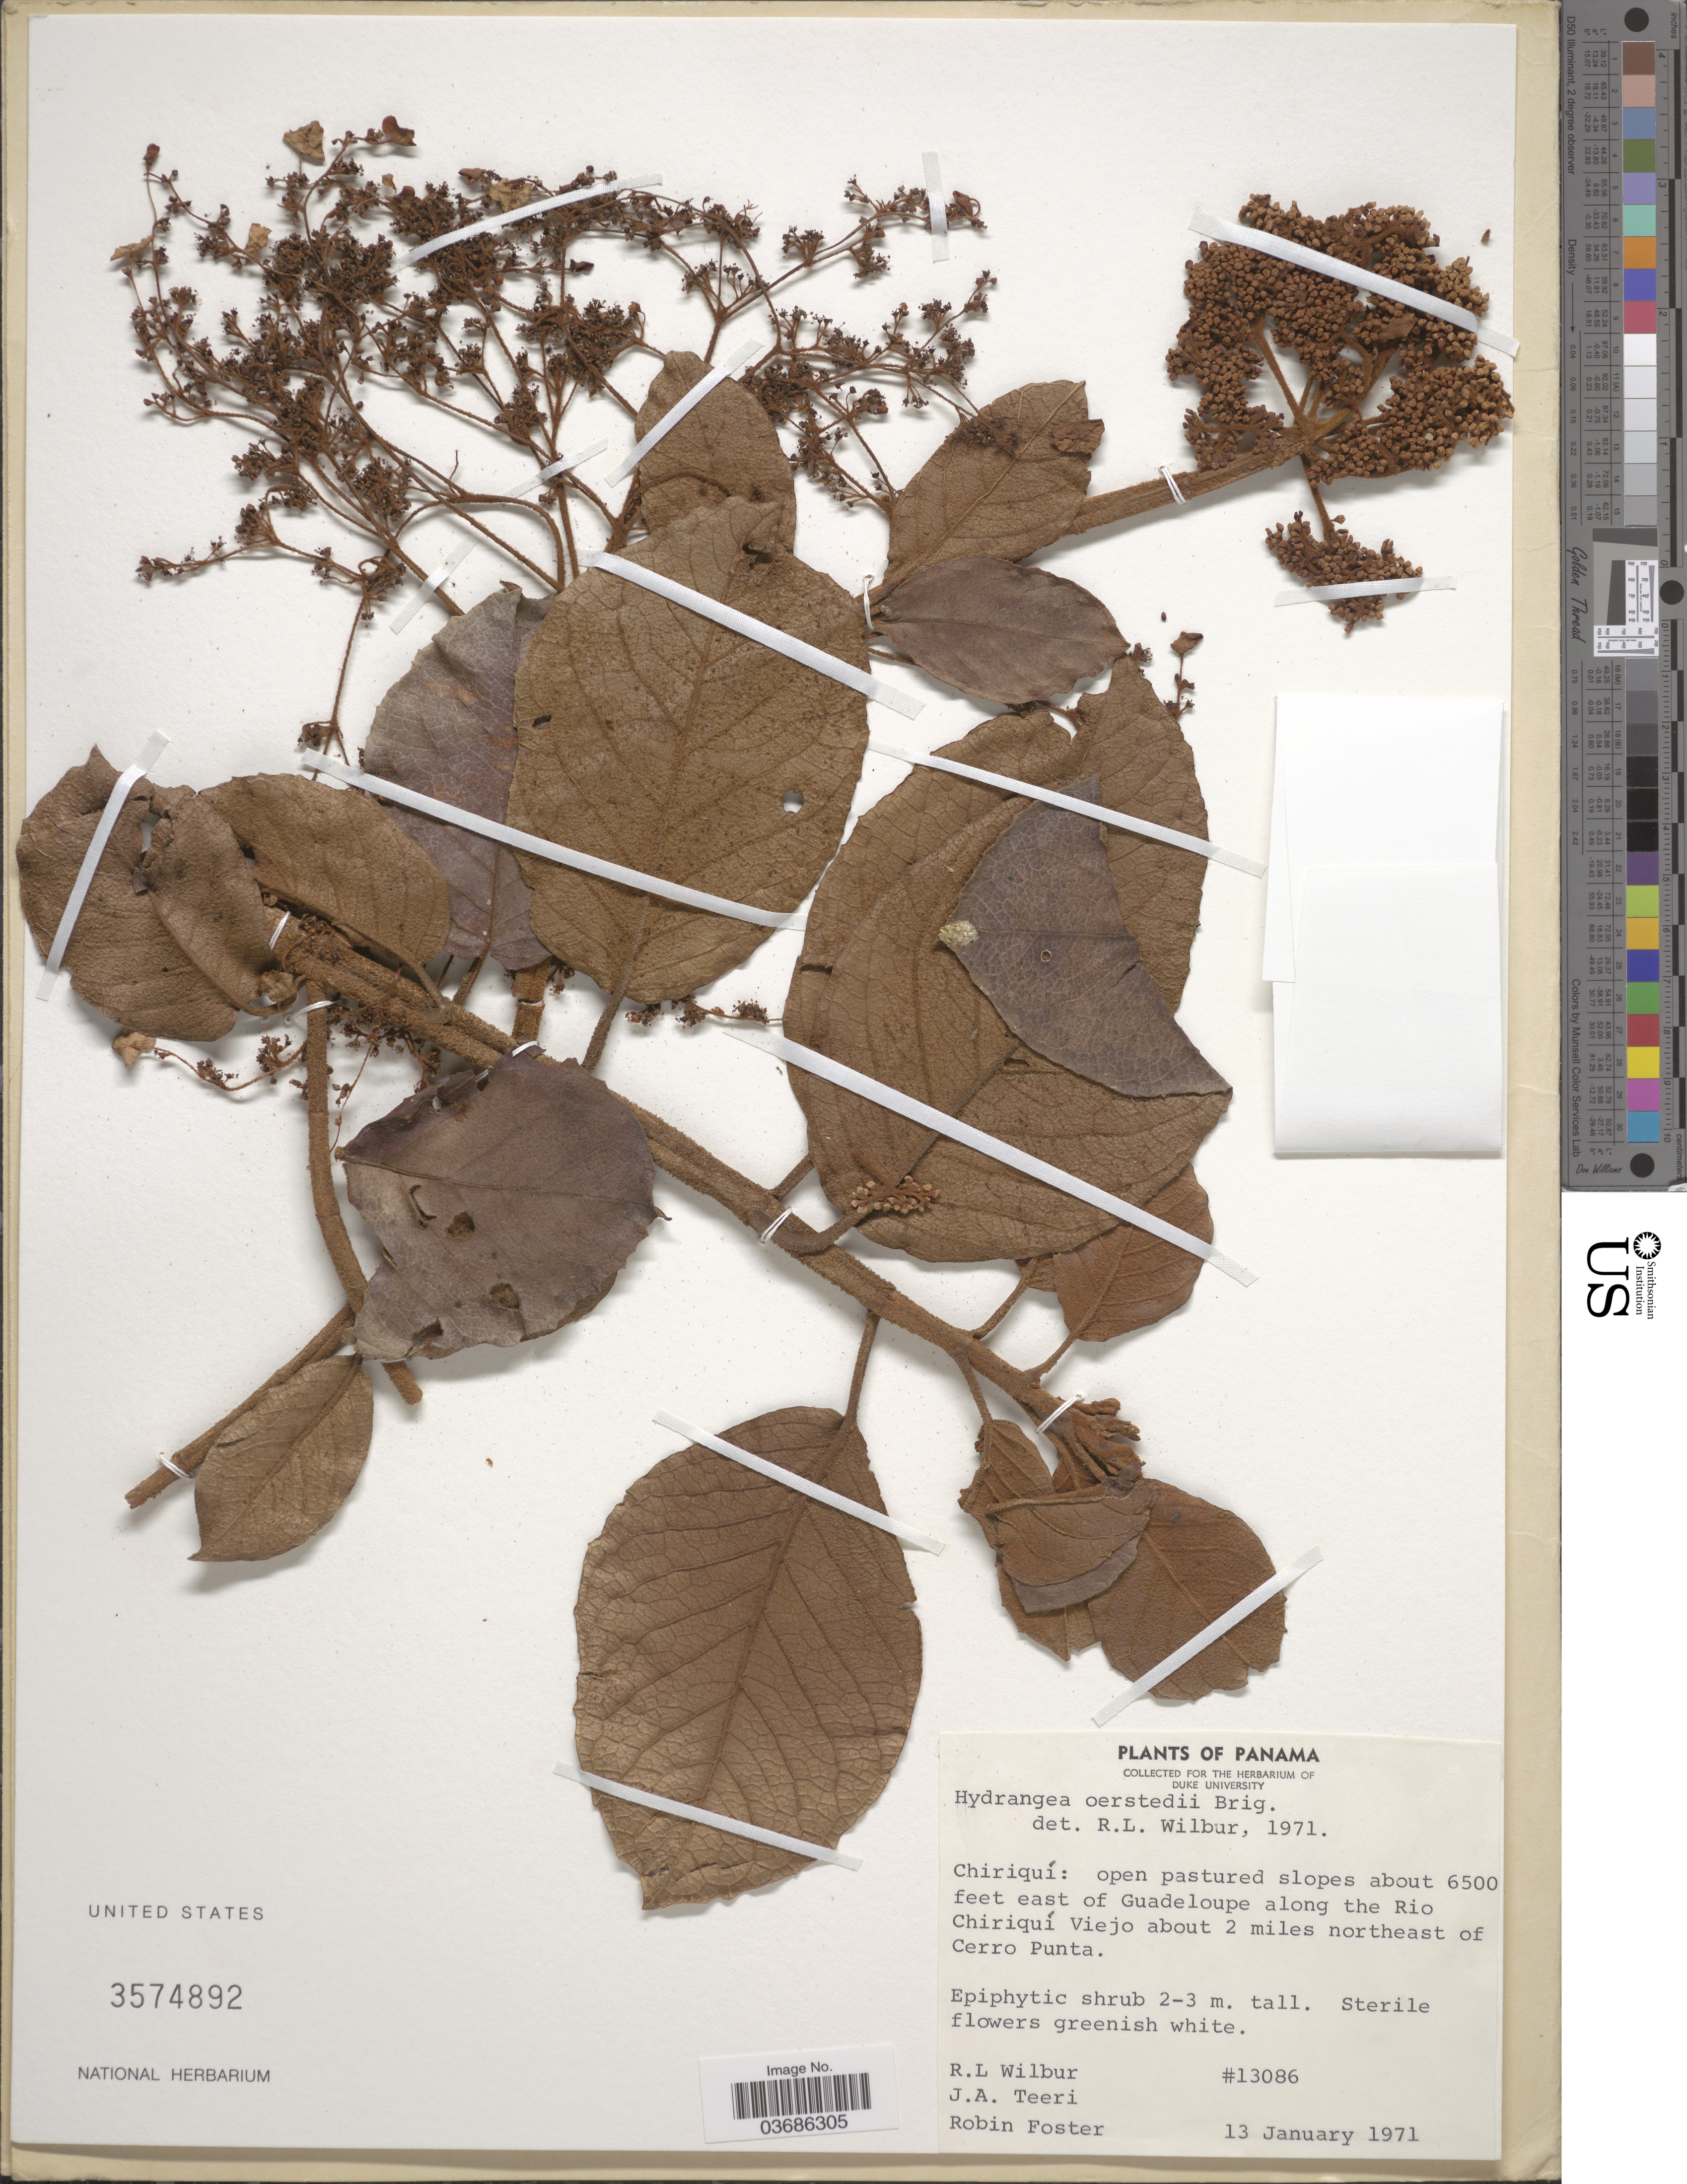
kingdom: Plantae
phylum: Tracheophyta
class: Magnoliopsida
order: Cornales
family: Hydrangeaceae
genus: Hydrangea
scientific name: Hydrangea oerstedii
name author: Briq.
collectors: R. L. Wilbur, J. Teeri & R. B. Foster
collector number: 13086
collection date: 1971-01-13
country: Panama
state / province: Chiriqui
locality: Open pastured slopes east of Guadeloupe along the Rio Chiriquí Viejo about 2 miles northeast of Cerro Punta.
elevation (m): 1981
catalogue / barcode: US 3574892